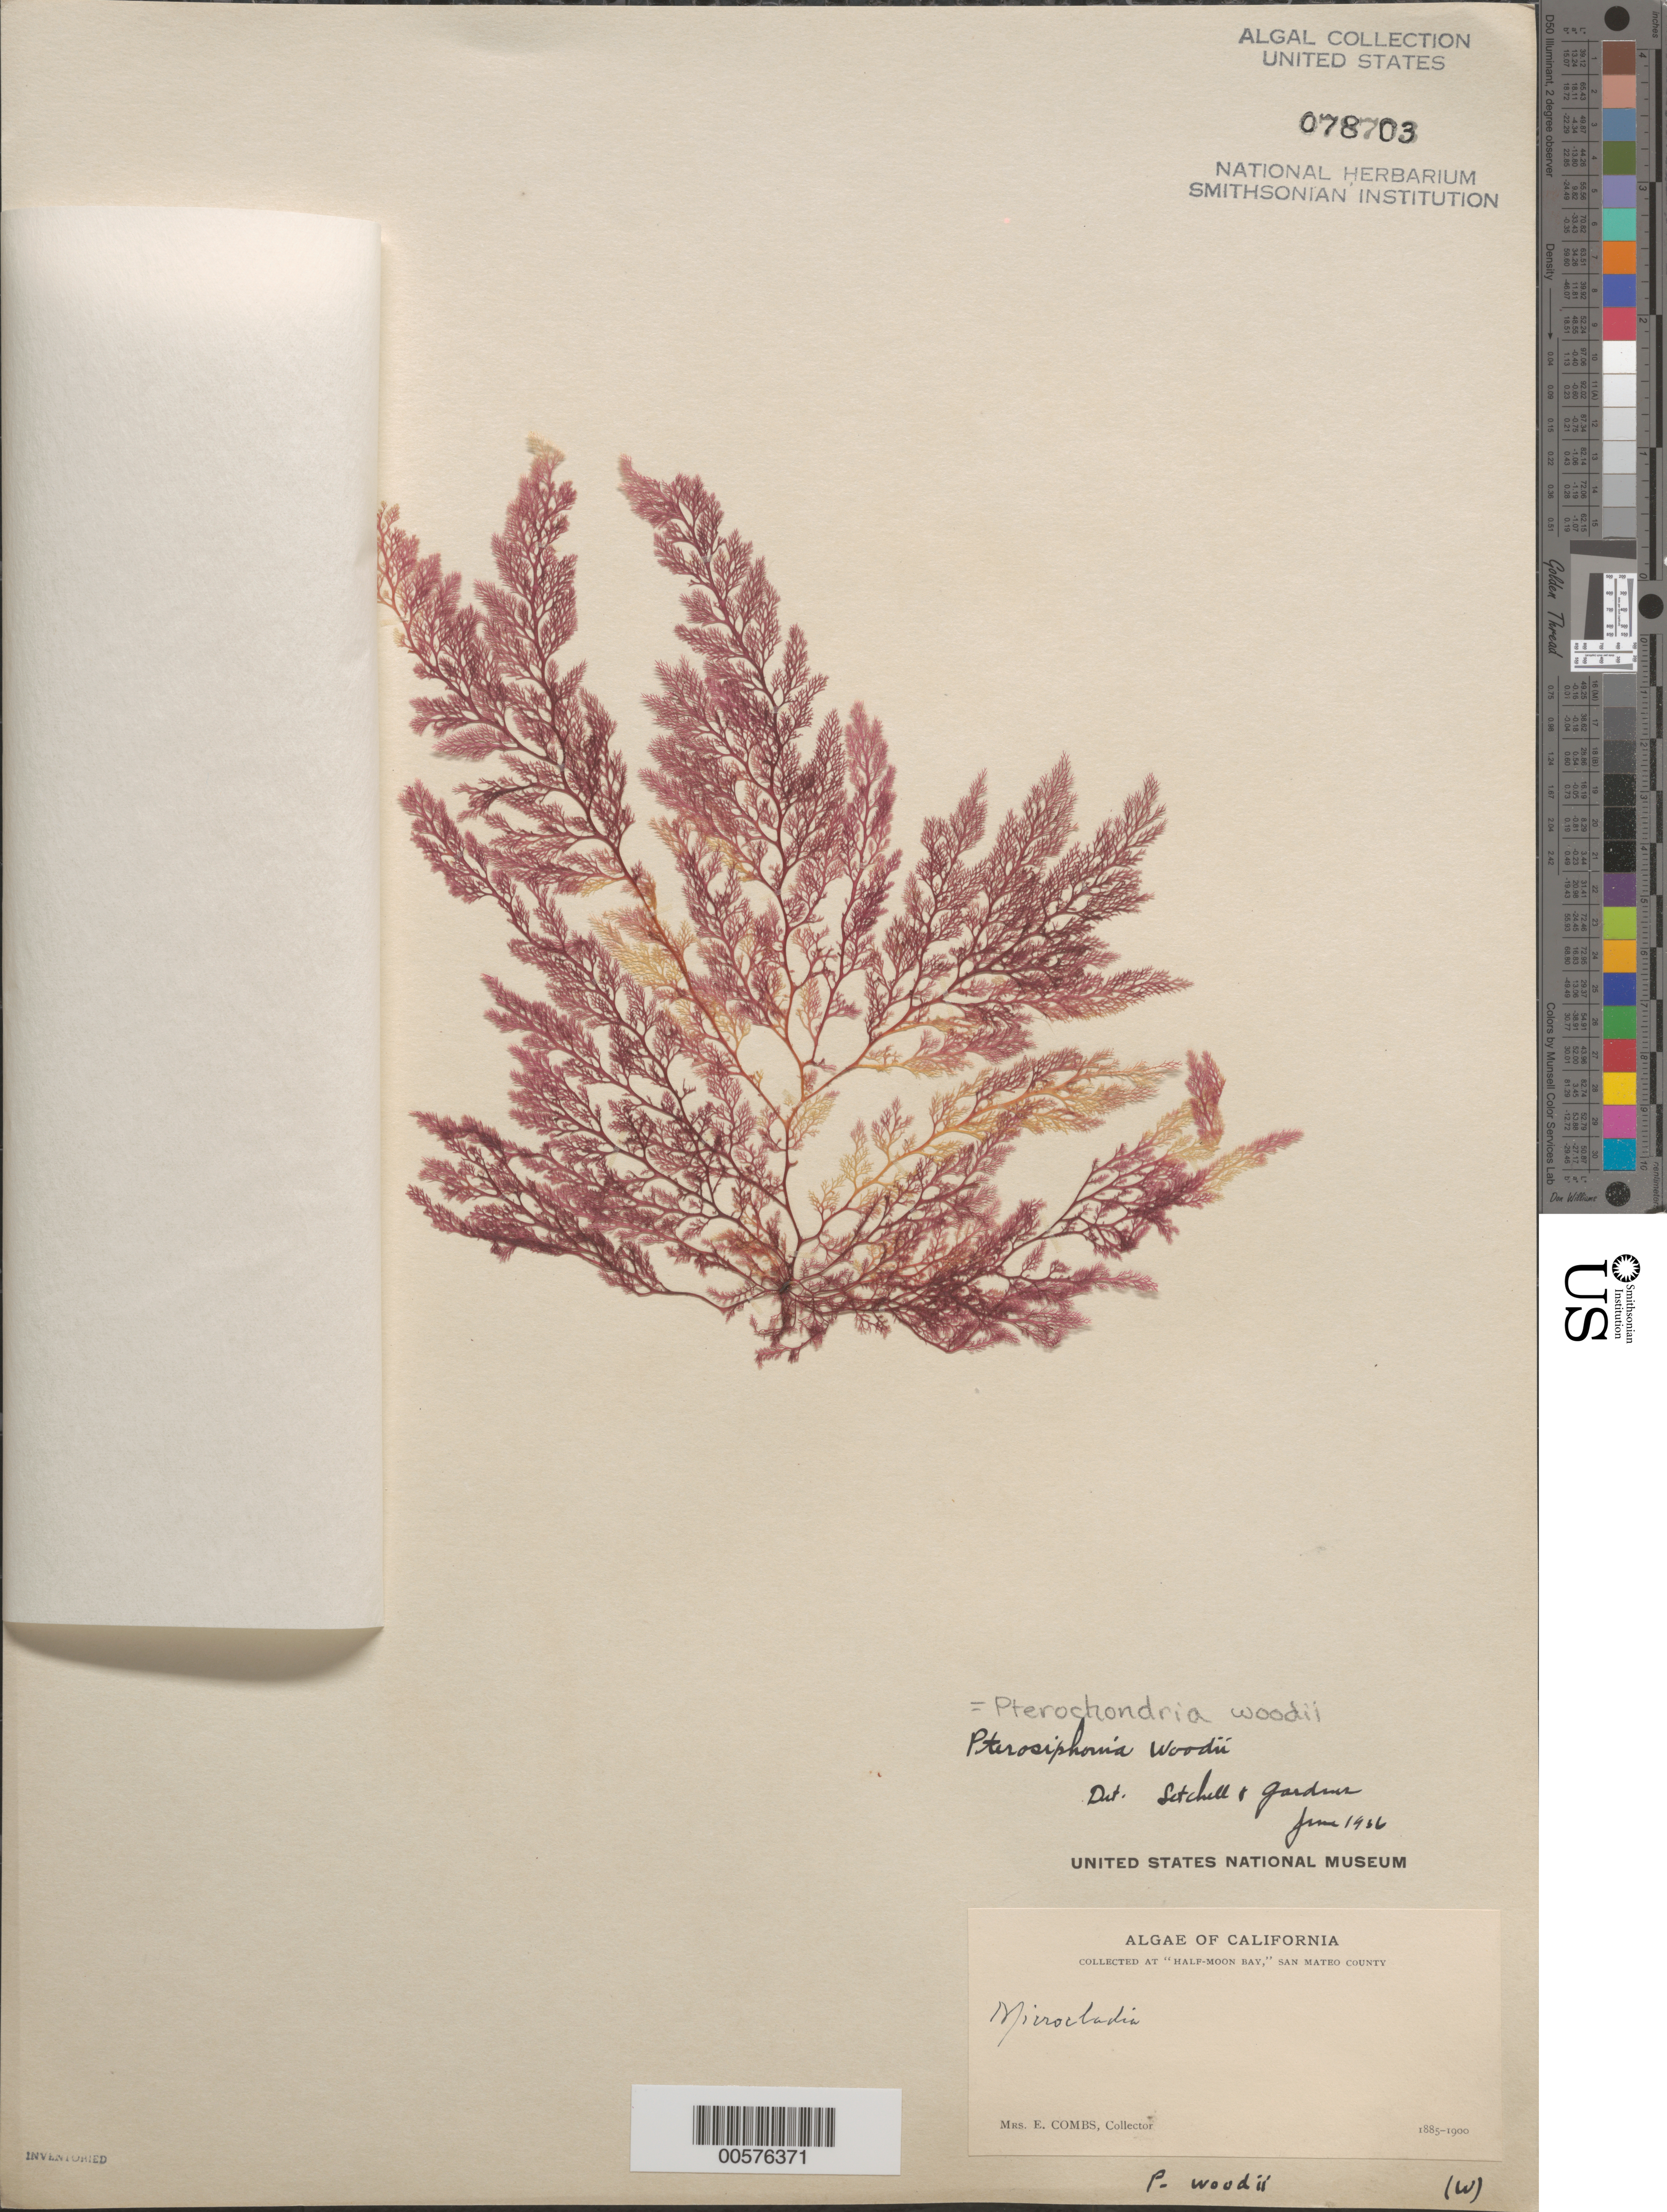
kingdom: Plantae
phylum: Rhodophyta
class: Florideophyceae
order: Ceramiales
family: Rhodomelaceae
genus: Pterochondria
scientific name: Pterochondria woodii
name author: (Harv.) Hollenb.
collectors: Mrs. E. Combs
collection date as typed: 1885 to -- --- 1900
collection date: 1885/1900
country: United States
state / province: California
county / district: San Mateo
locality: Half Moon Bay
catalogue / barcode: US 78703